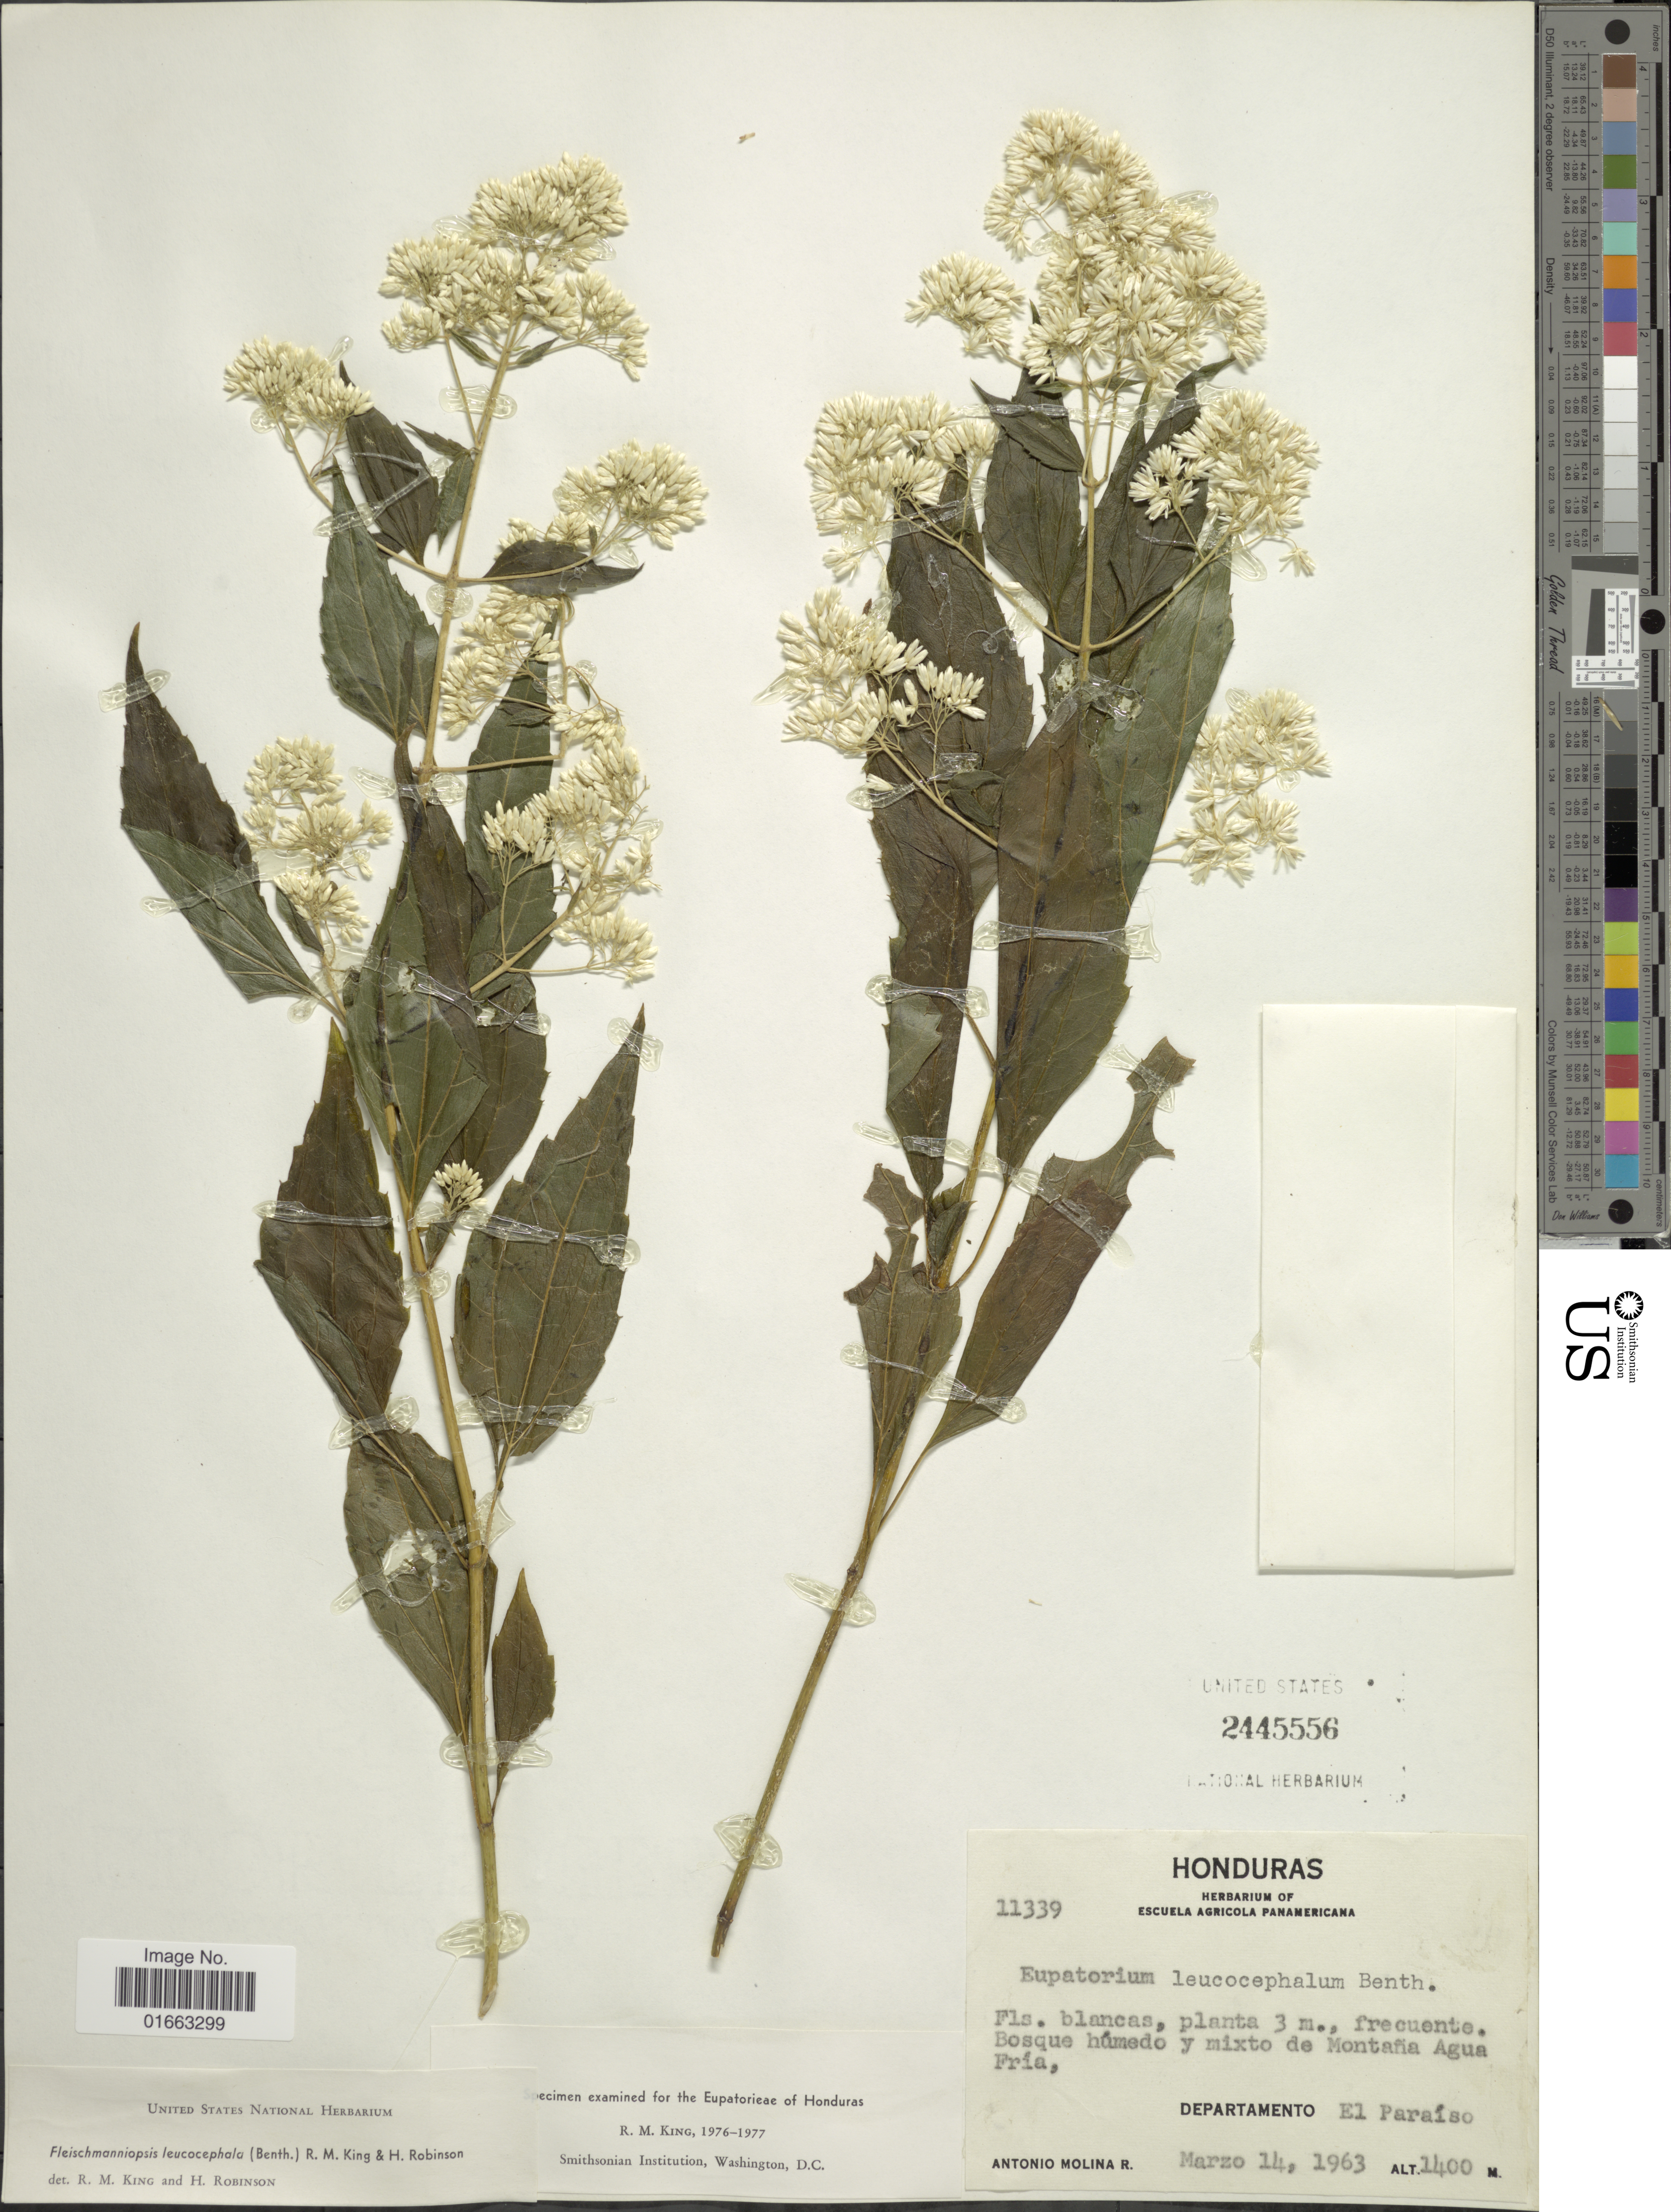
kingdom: Plantae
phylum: Tracheophyta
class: Magnoliopsida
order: Asterales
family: Asteraceae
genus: Fleischmanniopsis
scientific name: Fleischmanniopsis leucocephala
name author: (Benth.) R.M. King & H. Rob.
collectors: A. Molina R.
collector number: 11339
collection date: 1963-03-14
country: Honduras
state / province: El Paraíso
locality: Bosque húmedo y mixto de Montaña Agua Fría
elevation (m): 1400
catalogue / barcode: US 2445556